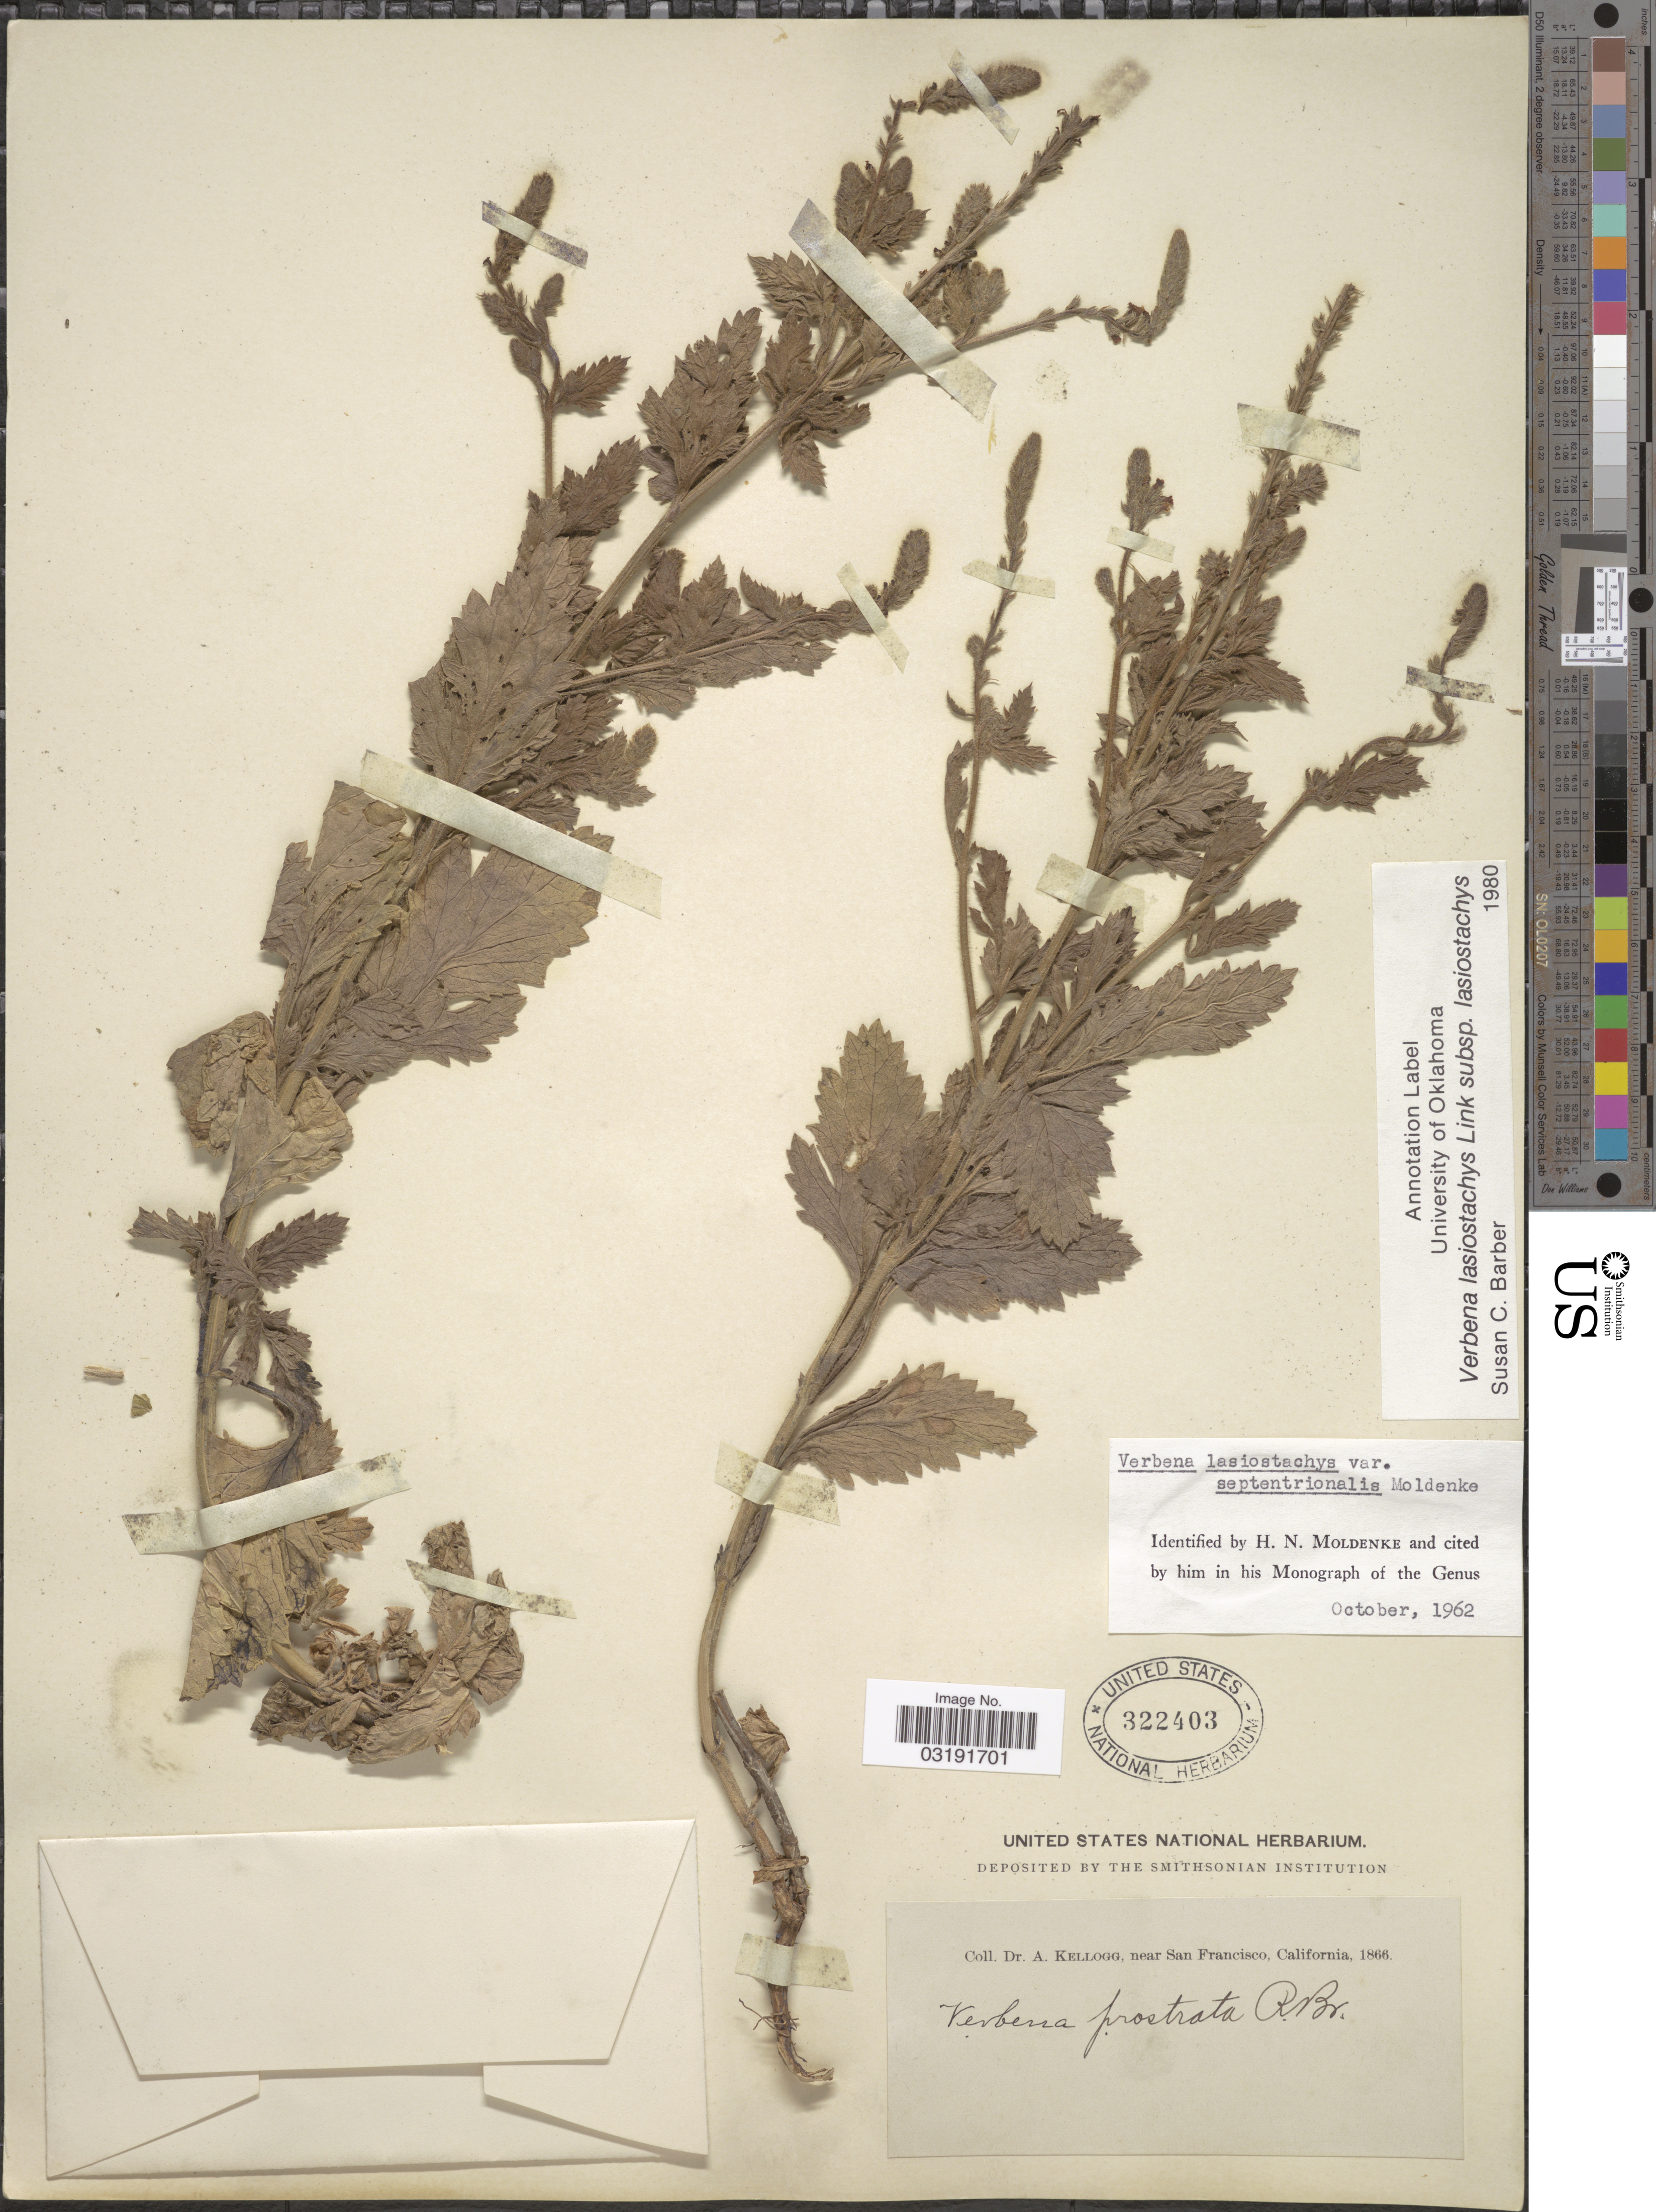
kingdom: Plantae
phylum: Tracheophyta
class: Magnoliopsida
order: Lamiales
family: Verbenaceae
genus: Verbena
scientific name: Verbena lasiostachys var. lasiostachys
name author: Link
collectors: A. Kellogg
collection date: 1866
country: United States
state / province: California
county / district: San Francisco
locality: San Francisco.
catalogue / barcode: US 322403